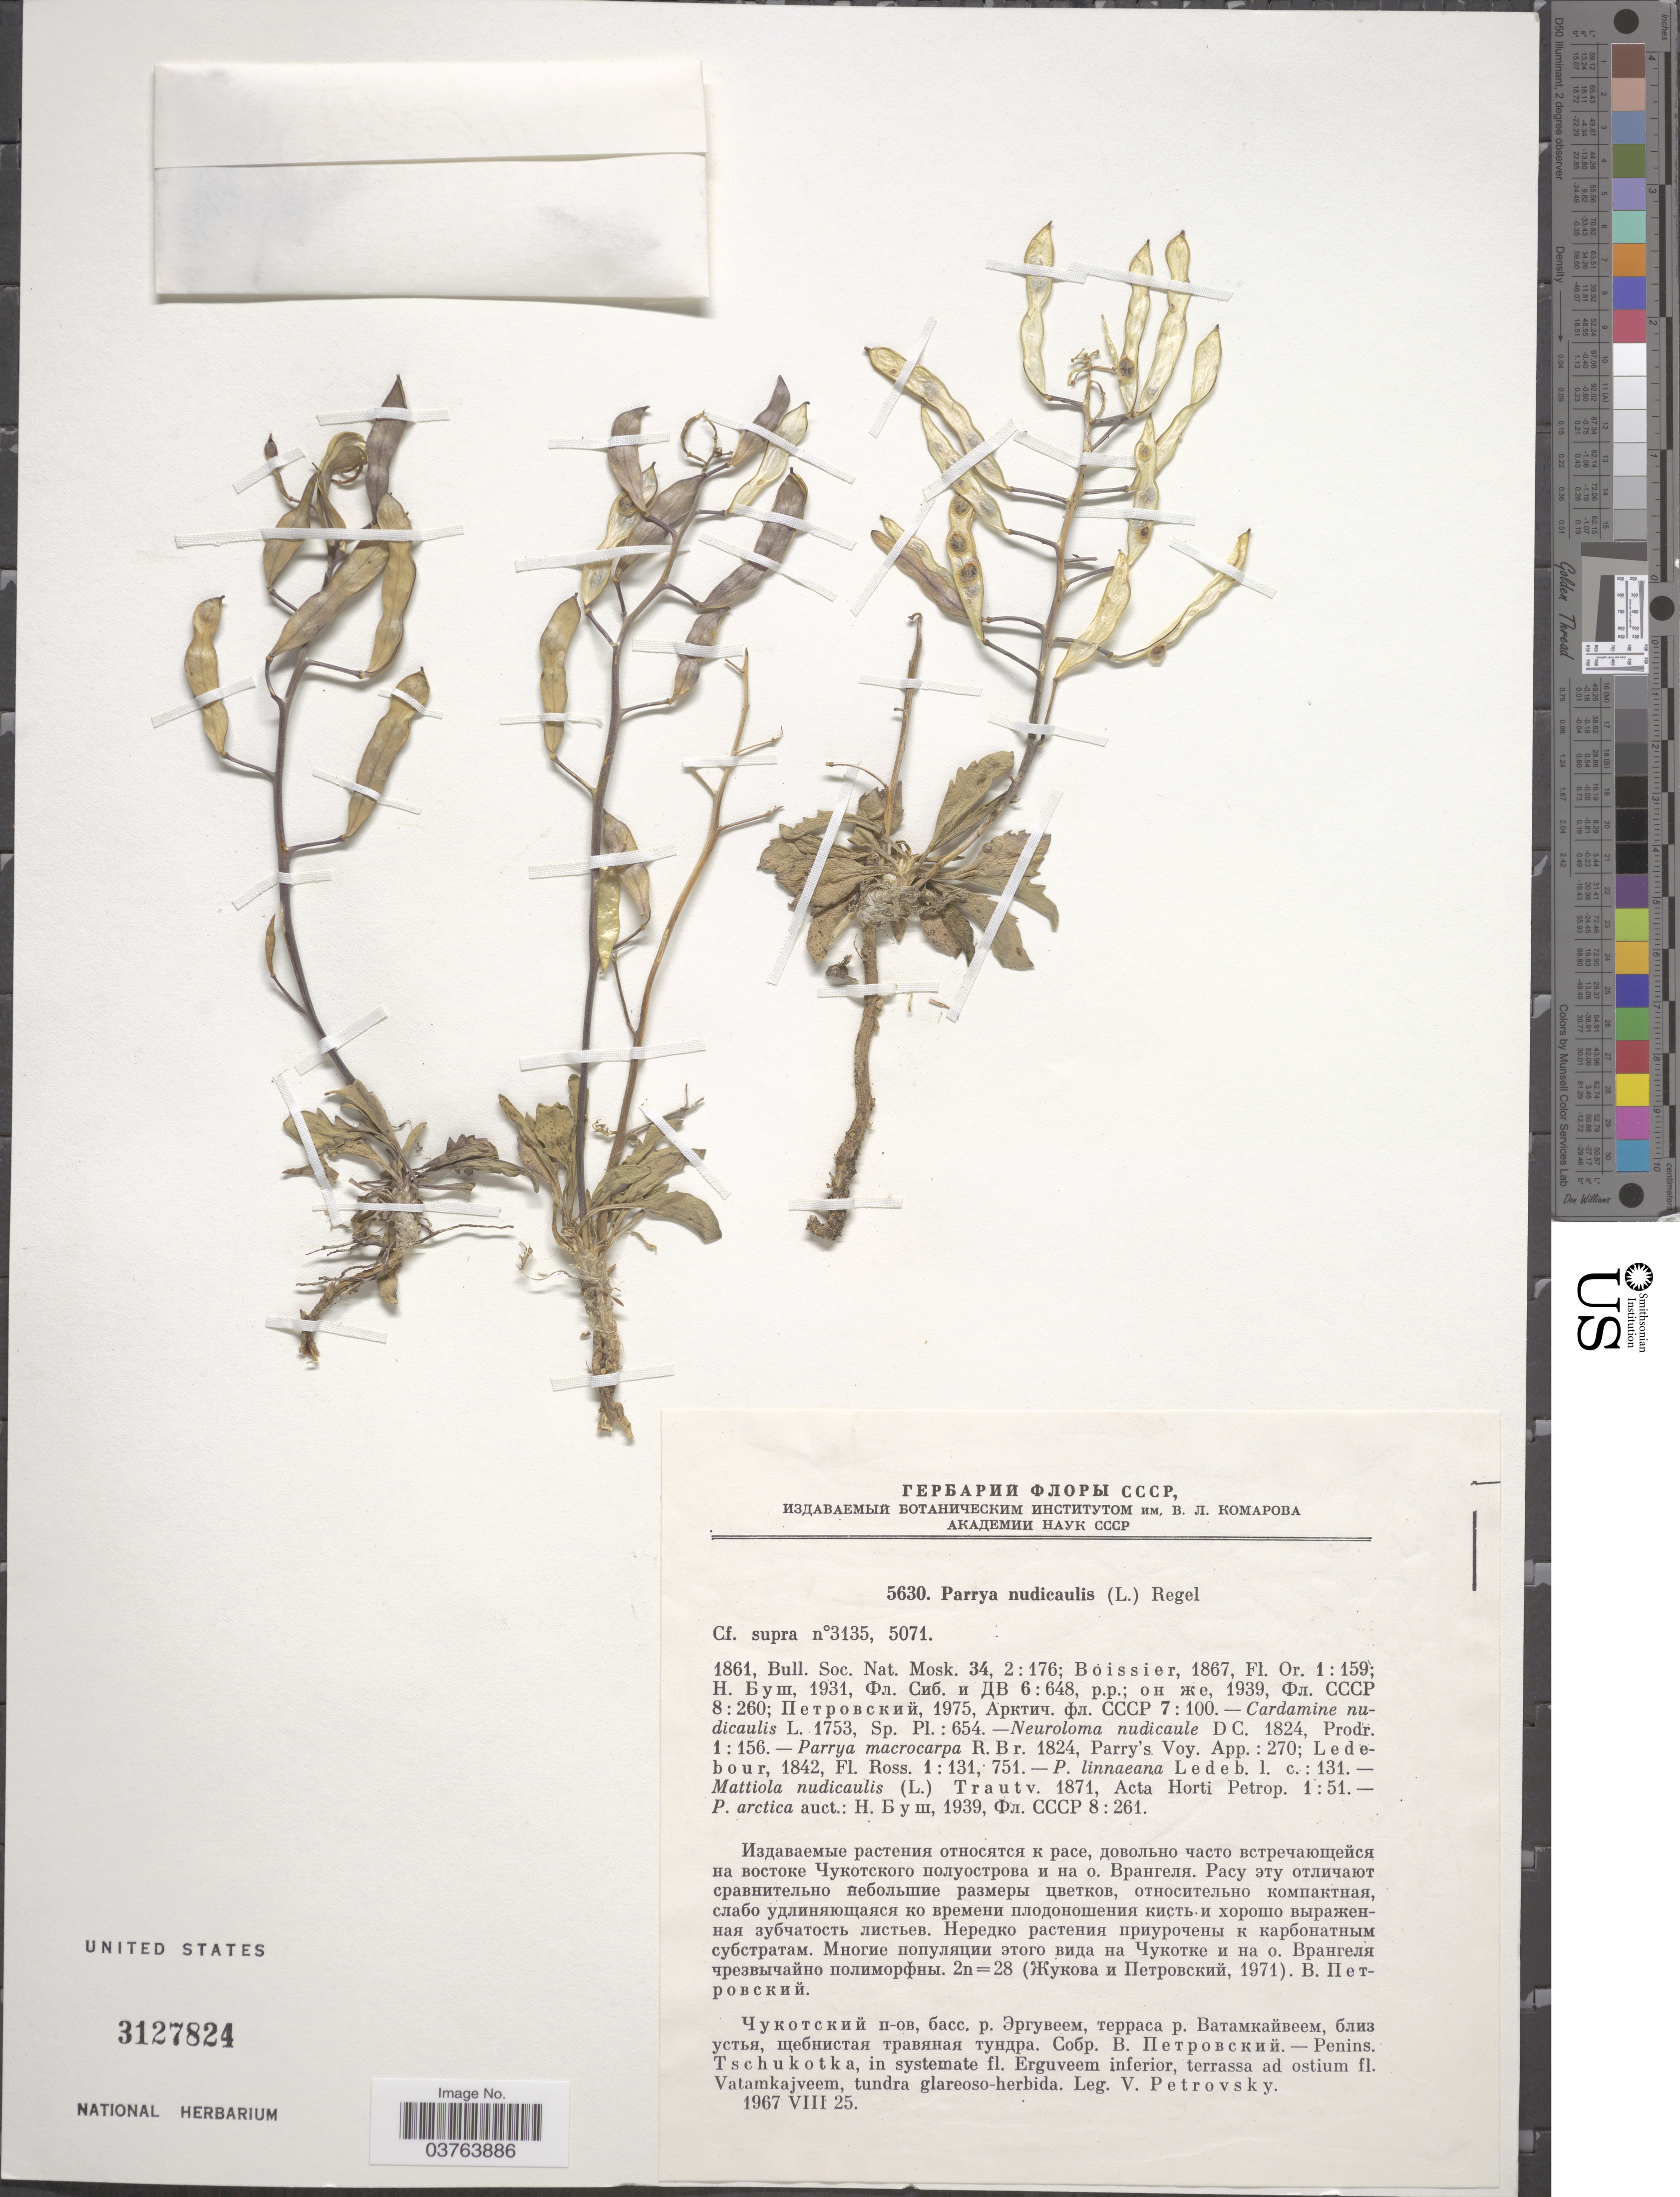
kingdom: Plantae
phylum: Tracheophyta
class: Magnoliopsida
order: Brassicales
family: Brassicaceae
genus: Parrya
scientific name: Parrya nudicaulis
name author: (L.) Regel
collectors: V. Petrovsky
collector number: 5630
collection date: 1967-08-25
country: Russian Federation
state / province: Chukotka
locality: Penins. Tschukotka, in systemate fl. Erguveem inferior, terrassa ad ostium fl. Vatamkajveem.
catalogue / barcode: US 3127824